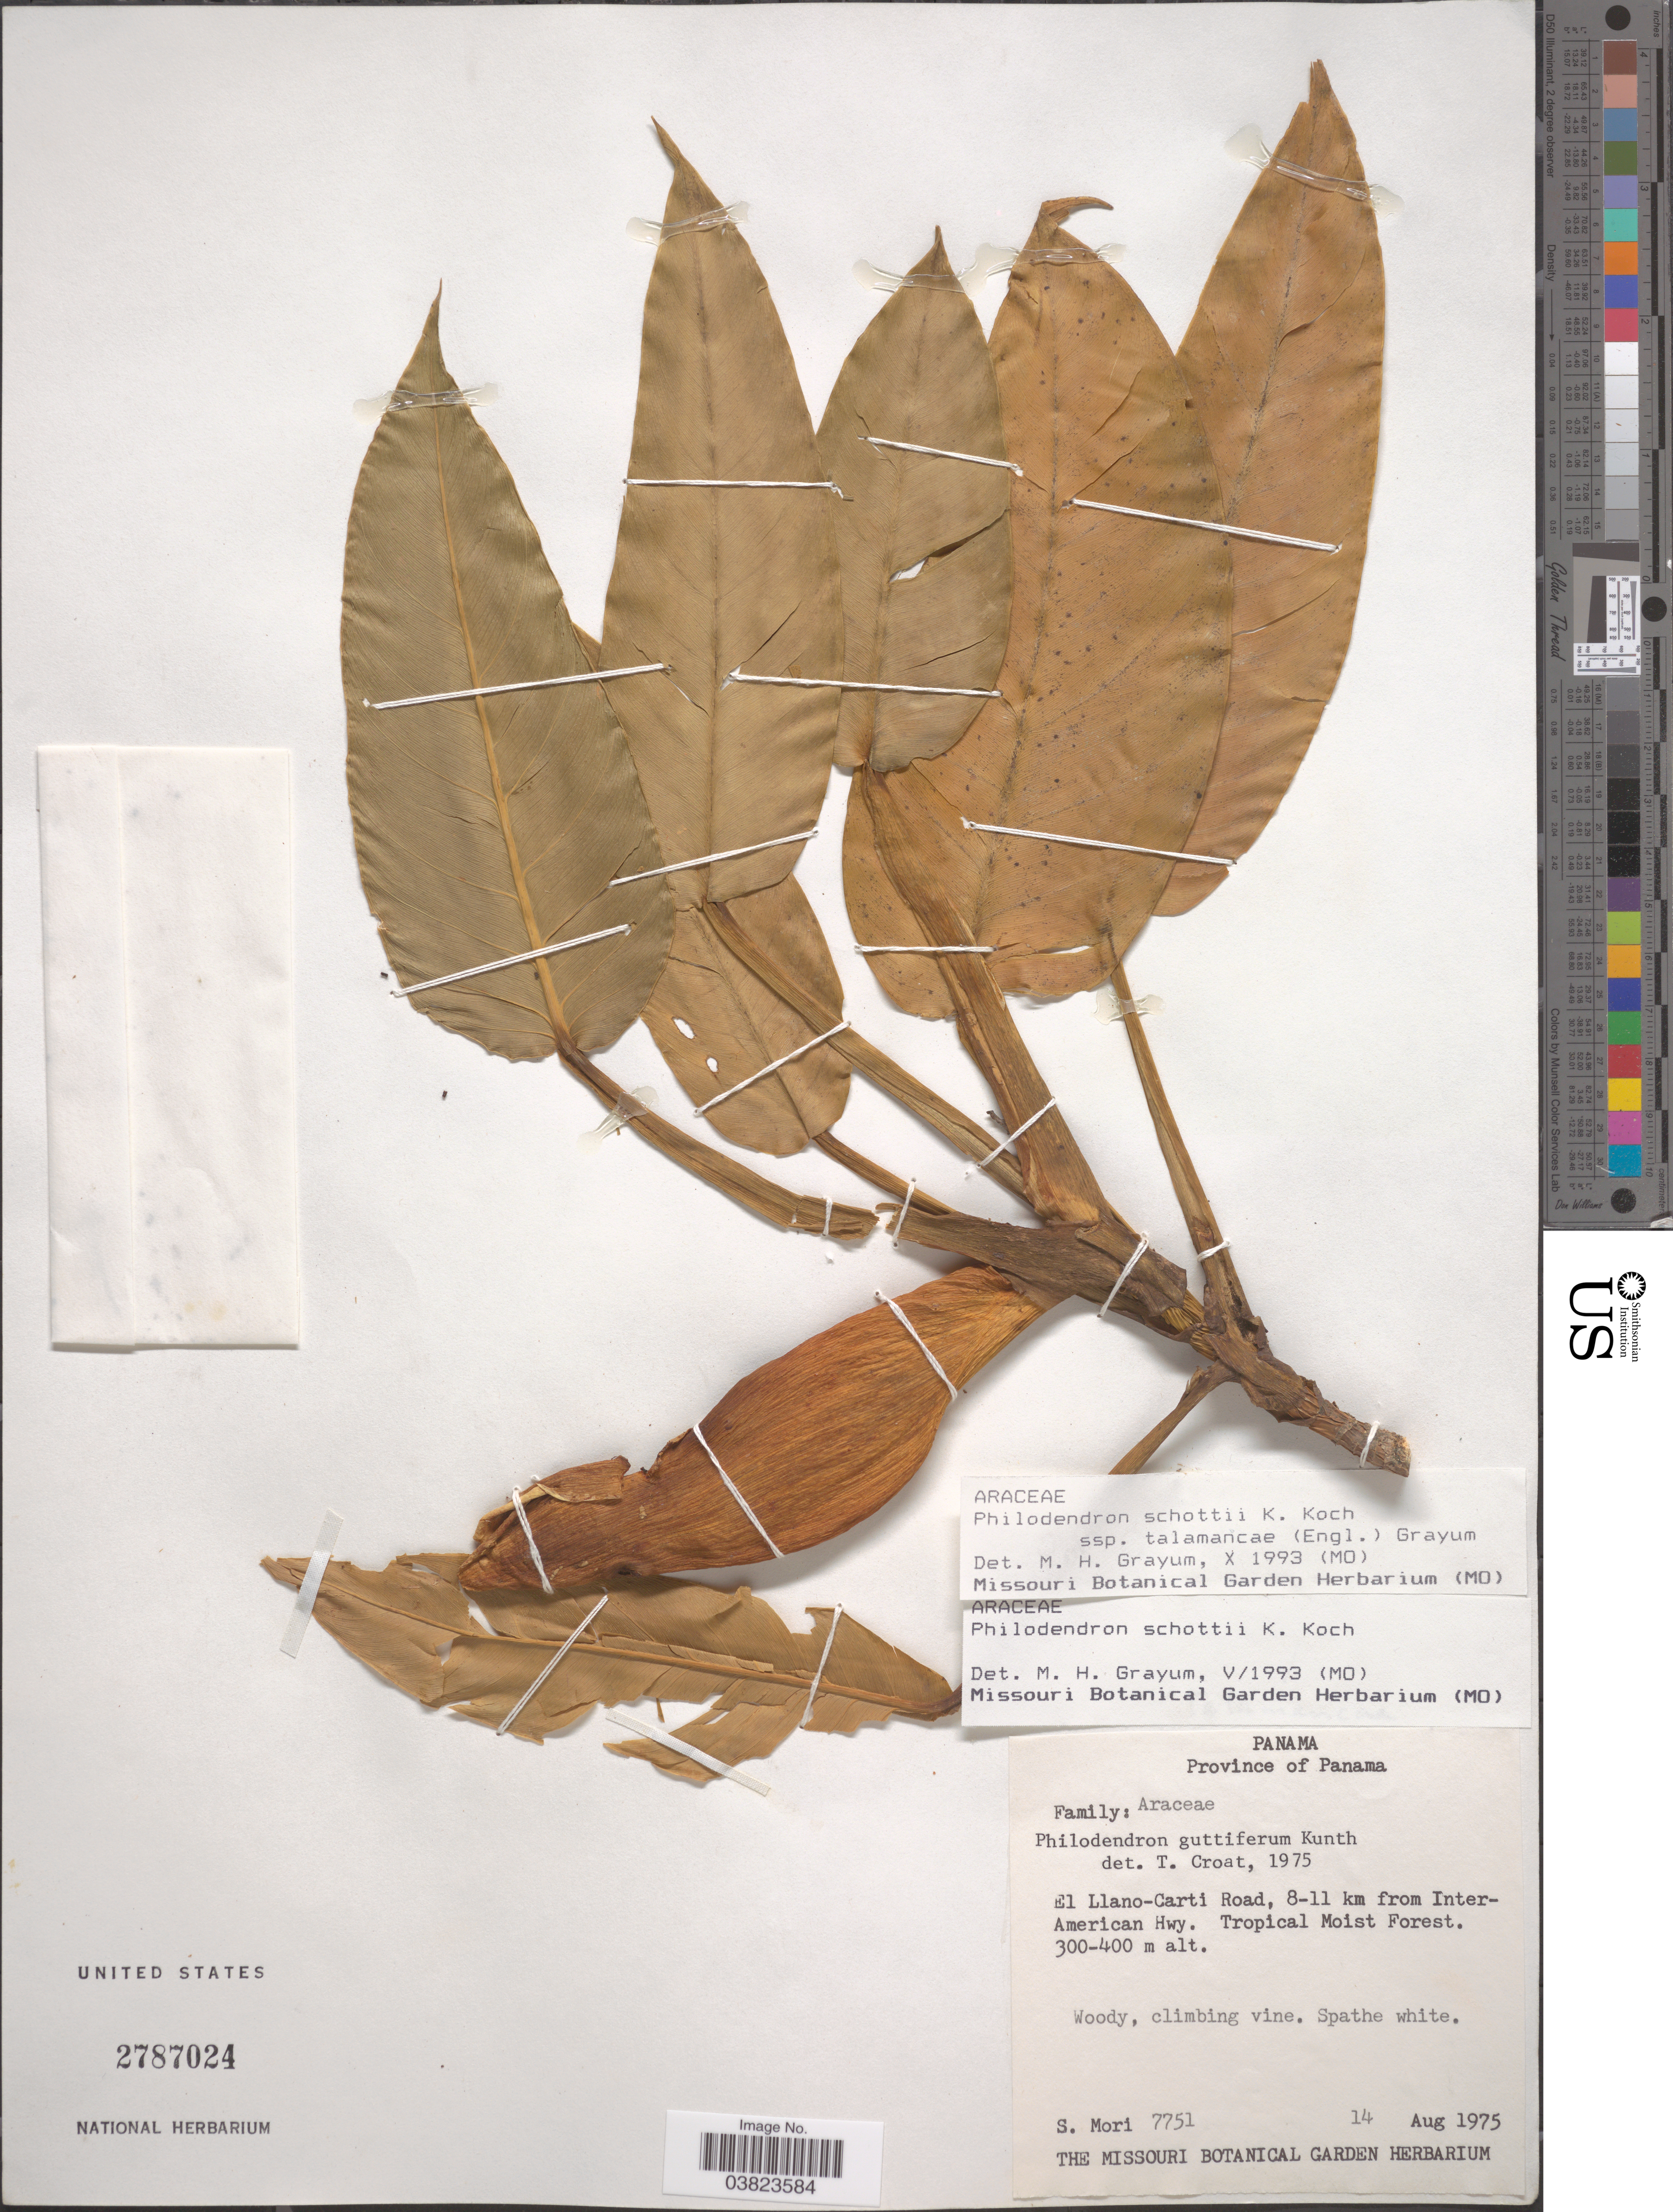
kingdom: Plantae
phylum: Tracheophyta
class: Liliopsida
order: Alismatales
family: Araceae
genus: Philodendron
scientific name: Philodendron schottii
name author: K. Koch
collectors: S. Mori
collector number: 7751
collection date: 1975-08-14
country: Panama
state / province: Panamá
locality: El Llano-Carti Road, 8-11 km from Inter-American Hwy. Tropical Moist Forest.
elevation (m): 300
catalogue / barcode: US 2787024